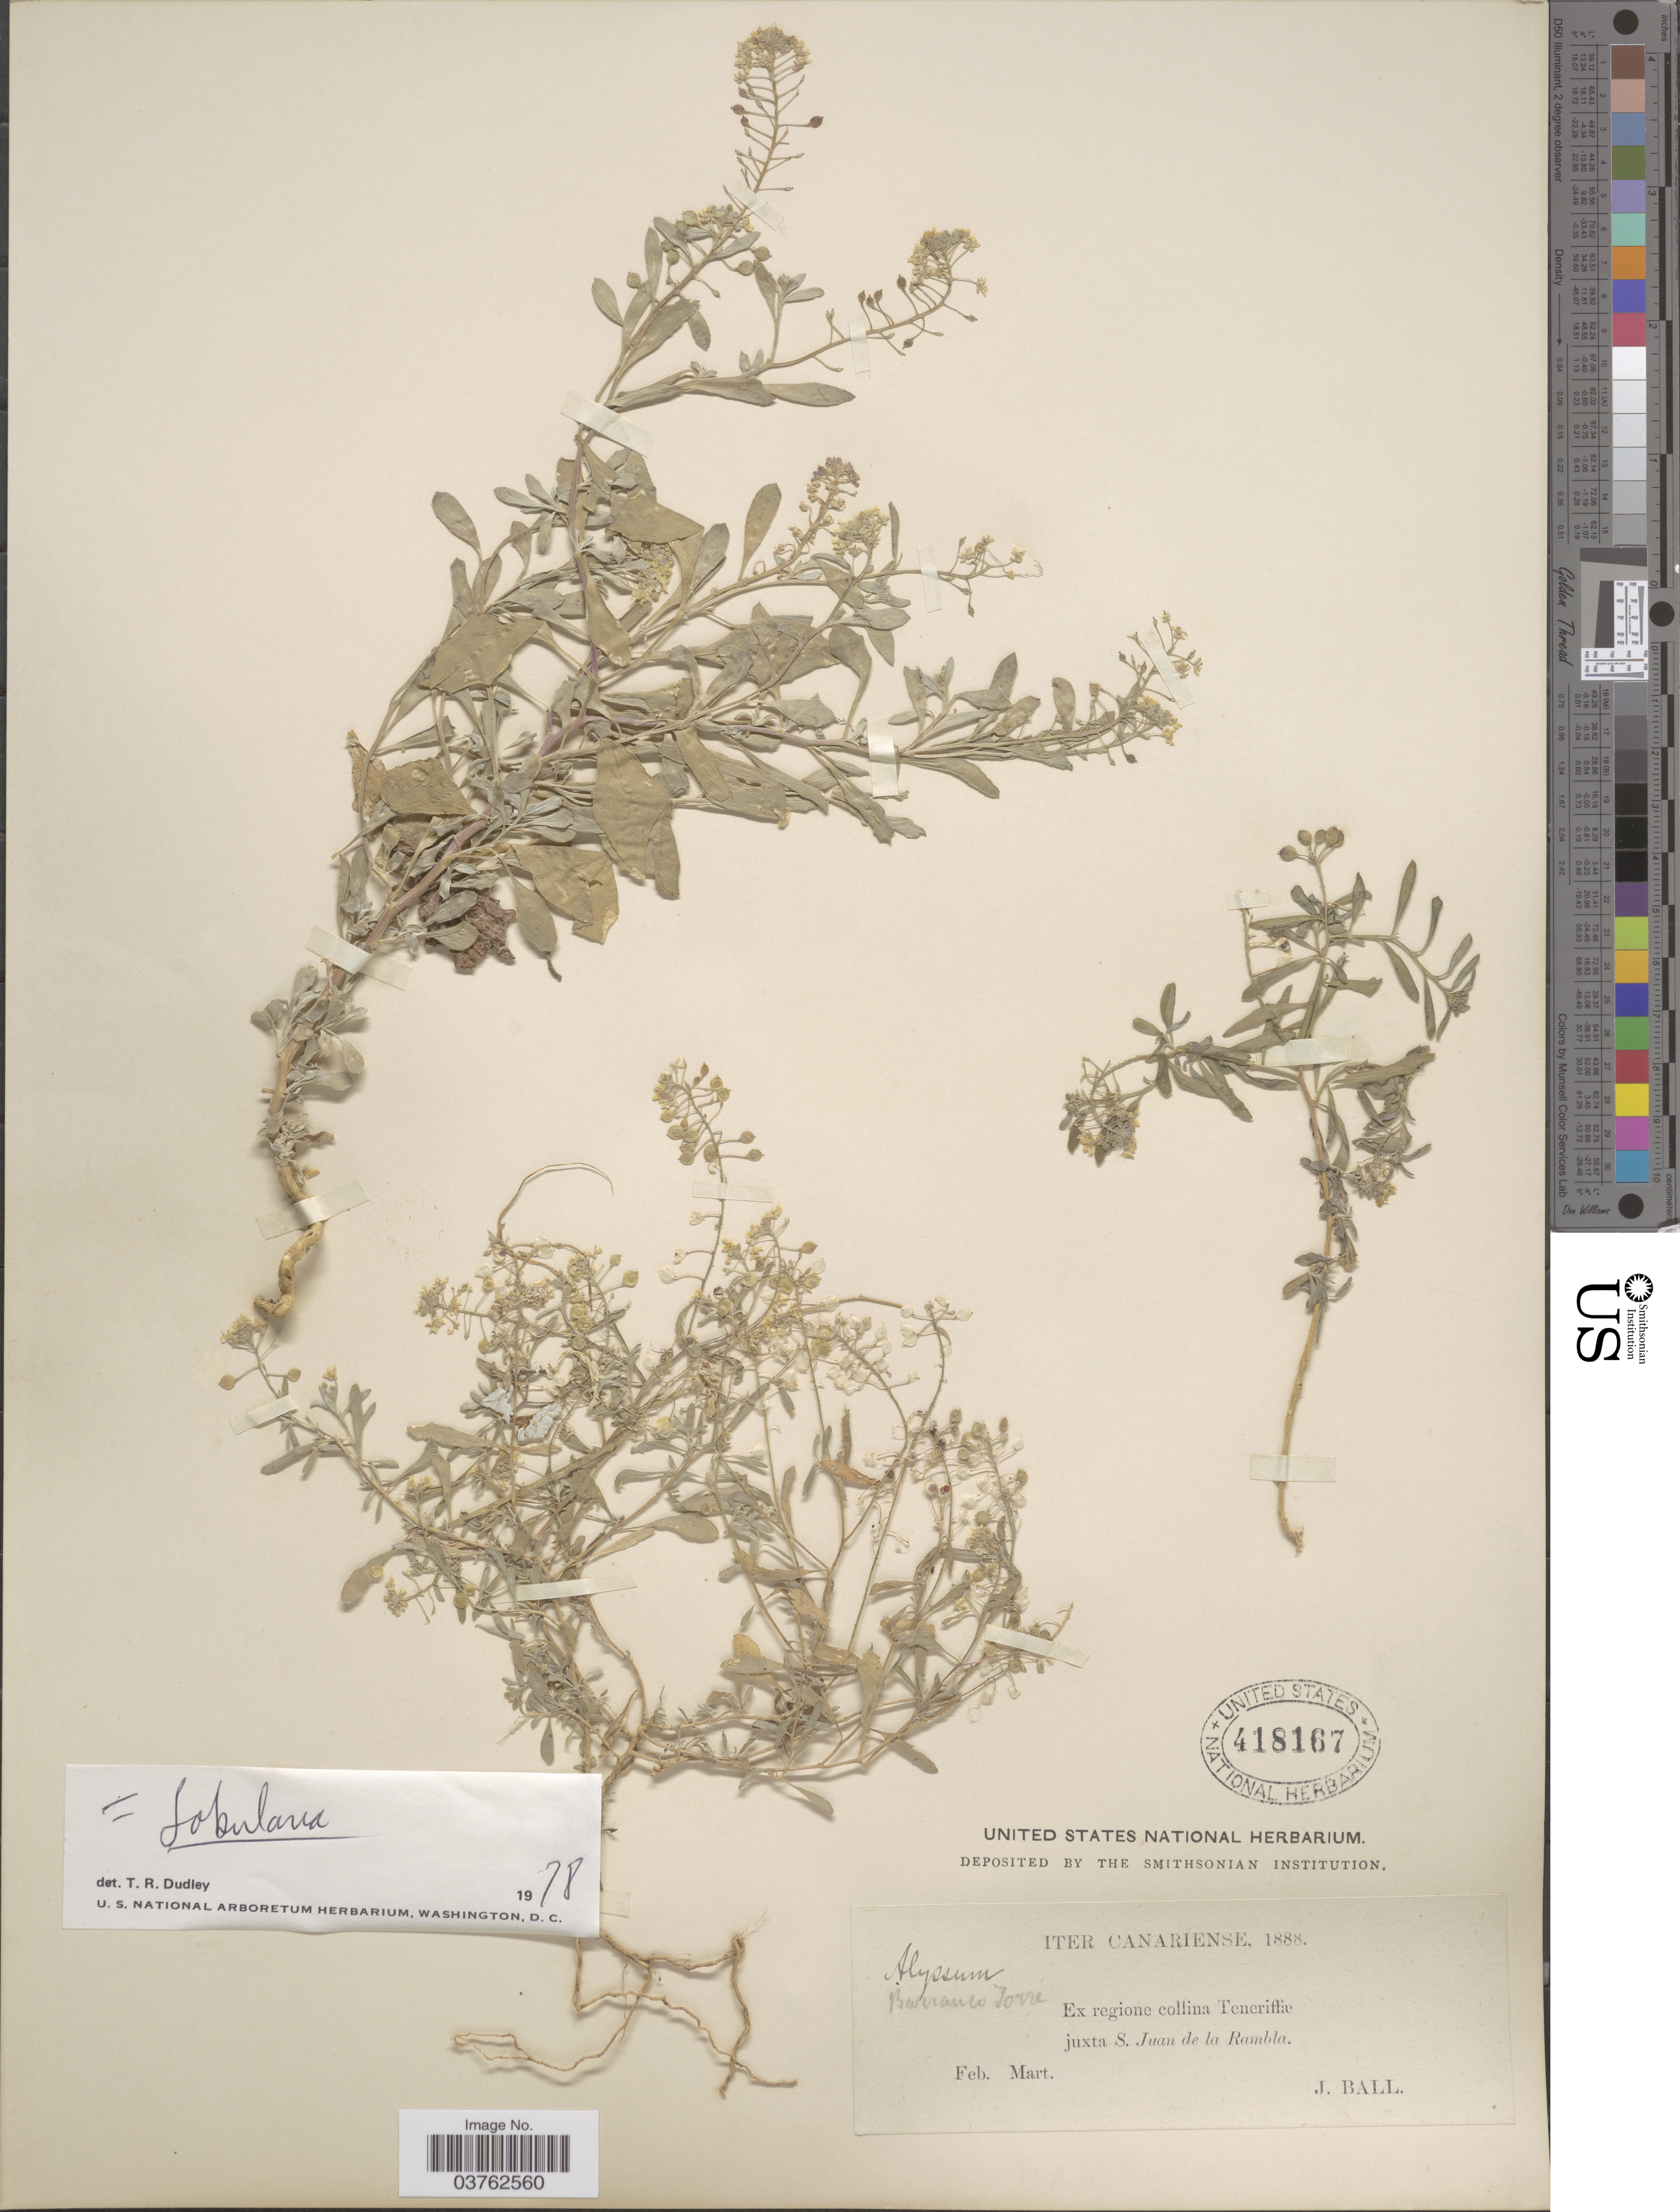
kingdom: Plantae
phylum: Tracheophyta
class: Magnoliopsida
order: Brassicales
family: Brassicaceae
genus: Lobularia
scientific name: Lobularia sp.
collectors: J. Ball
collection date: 1888-02/1888-03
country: Spain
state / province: Canarias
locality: Iter Canariense. Barranco Jorre. Ex regione collina Teneriffæ juxta S. Juan de la Rambla.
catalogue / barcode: US 418167